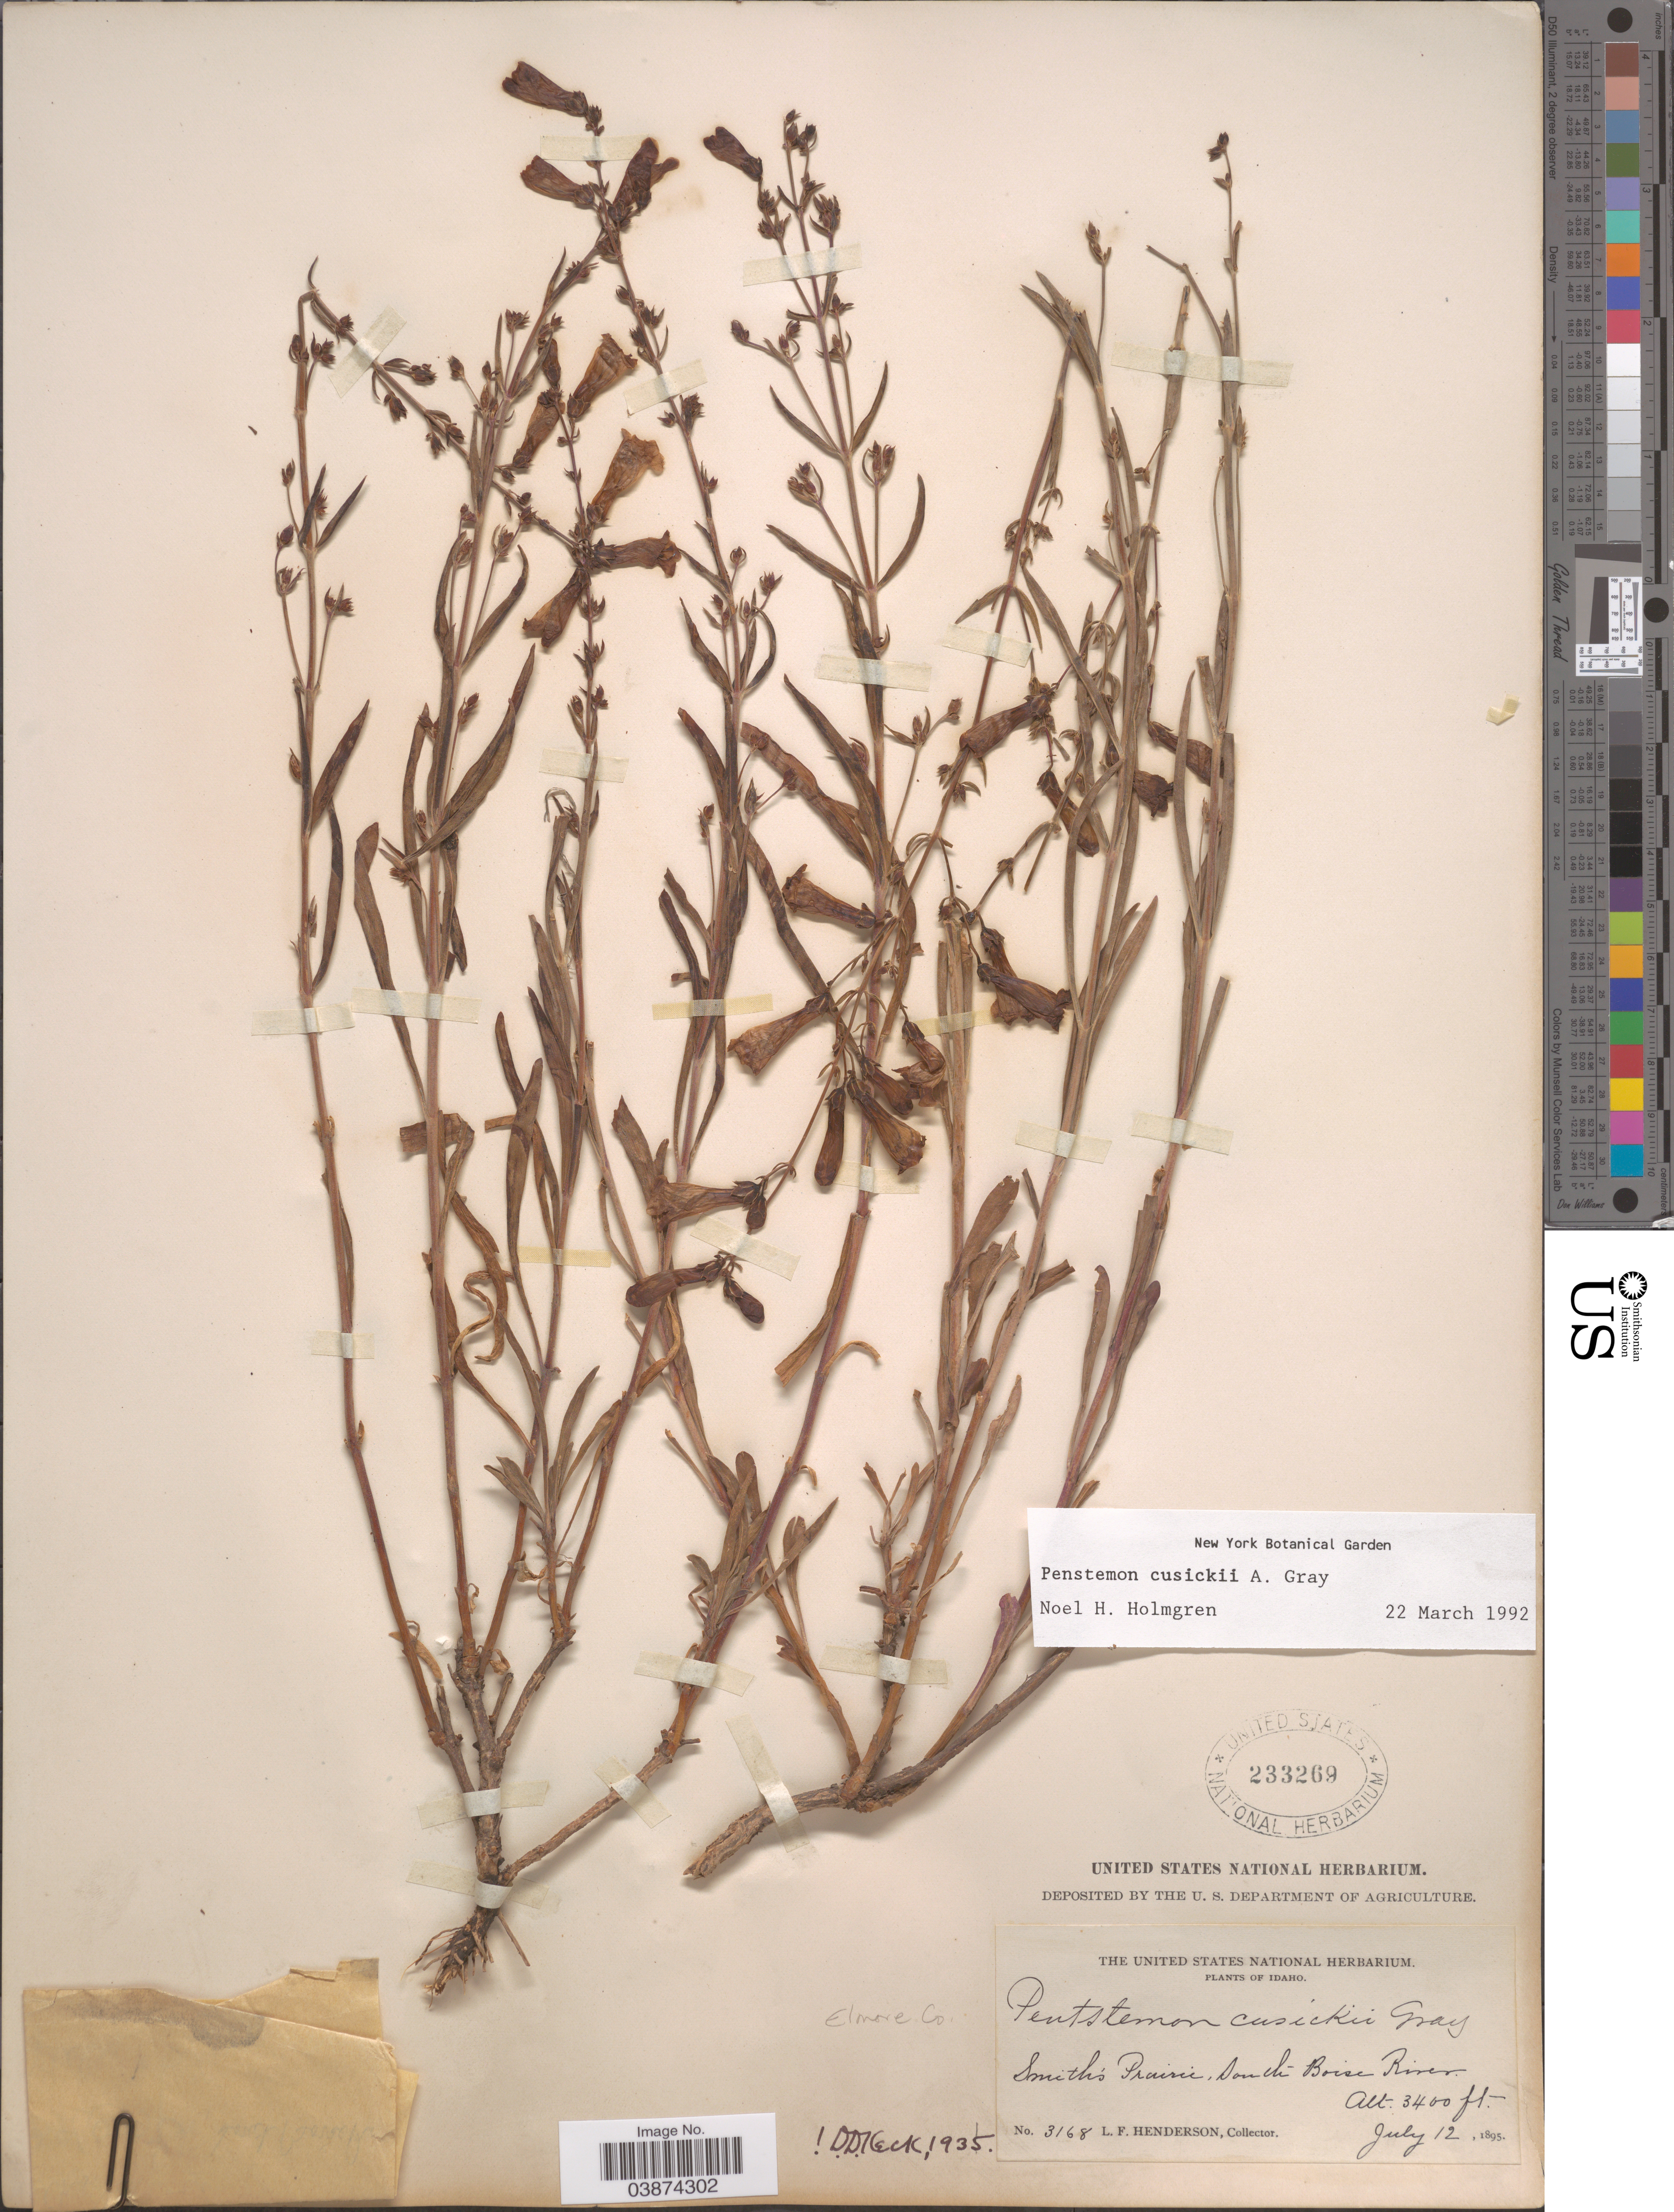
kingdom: Plantae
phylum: Tracheophyta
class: Magnoliopsida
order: Lamiales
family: Plantaginaceae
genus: Penstemon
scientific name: Penstemon cusickii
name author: A. Gray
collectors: L. Henderson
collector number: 3168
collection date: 1895-07-12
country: United States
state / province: Idaho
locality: Smith's Prairie, south Boise River. Elmore Co.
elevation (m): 1036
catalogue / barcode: US 233269